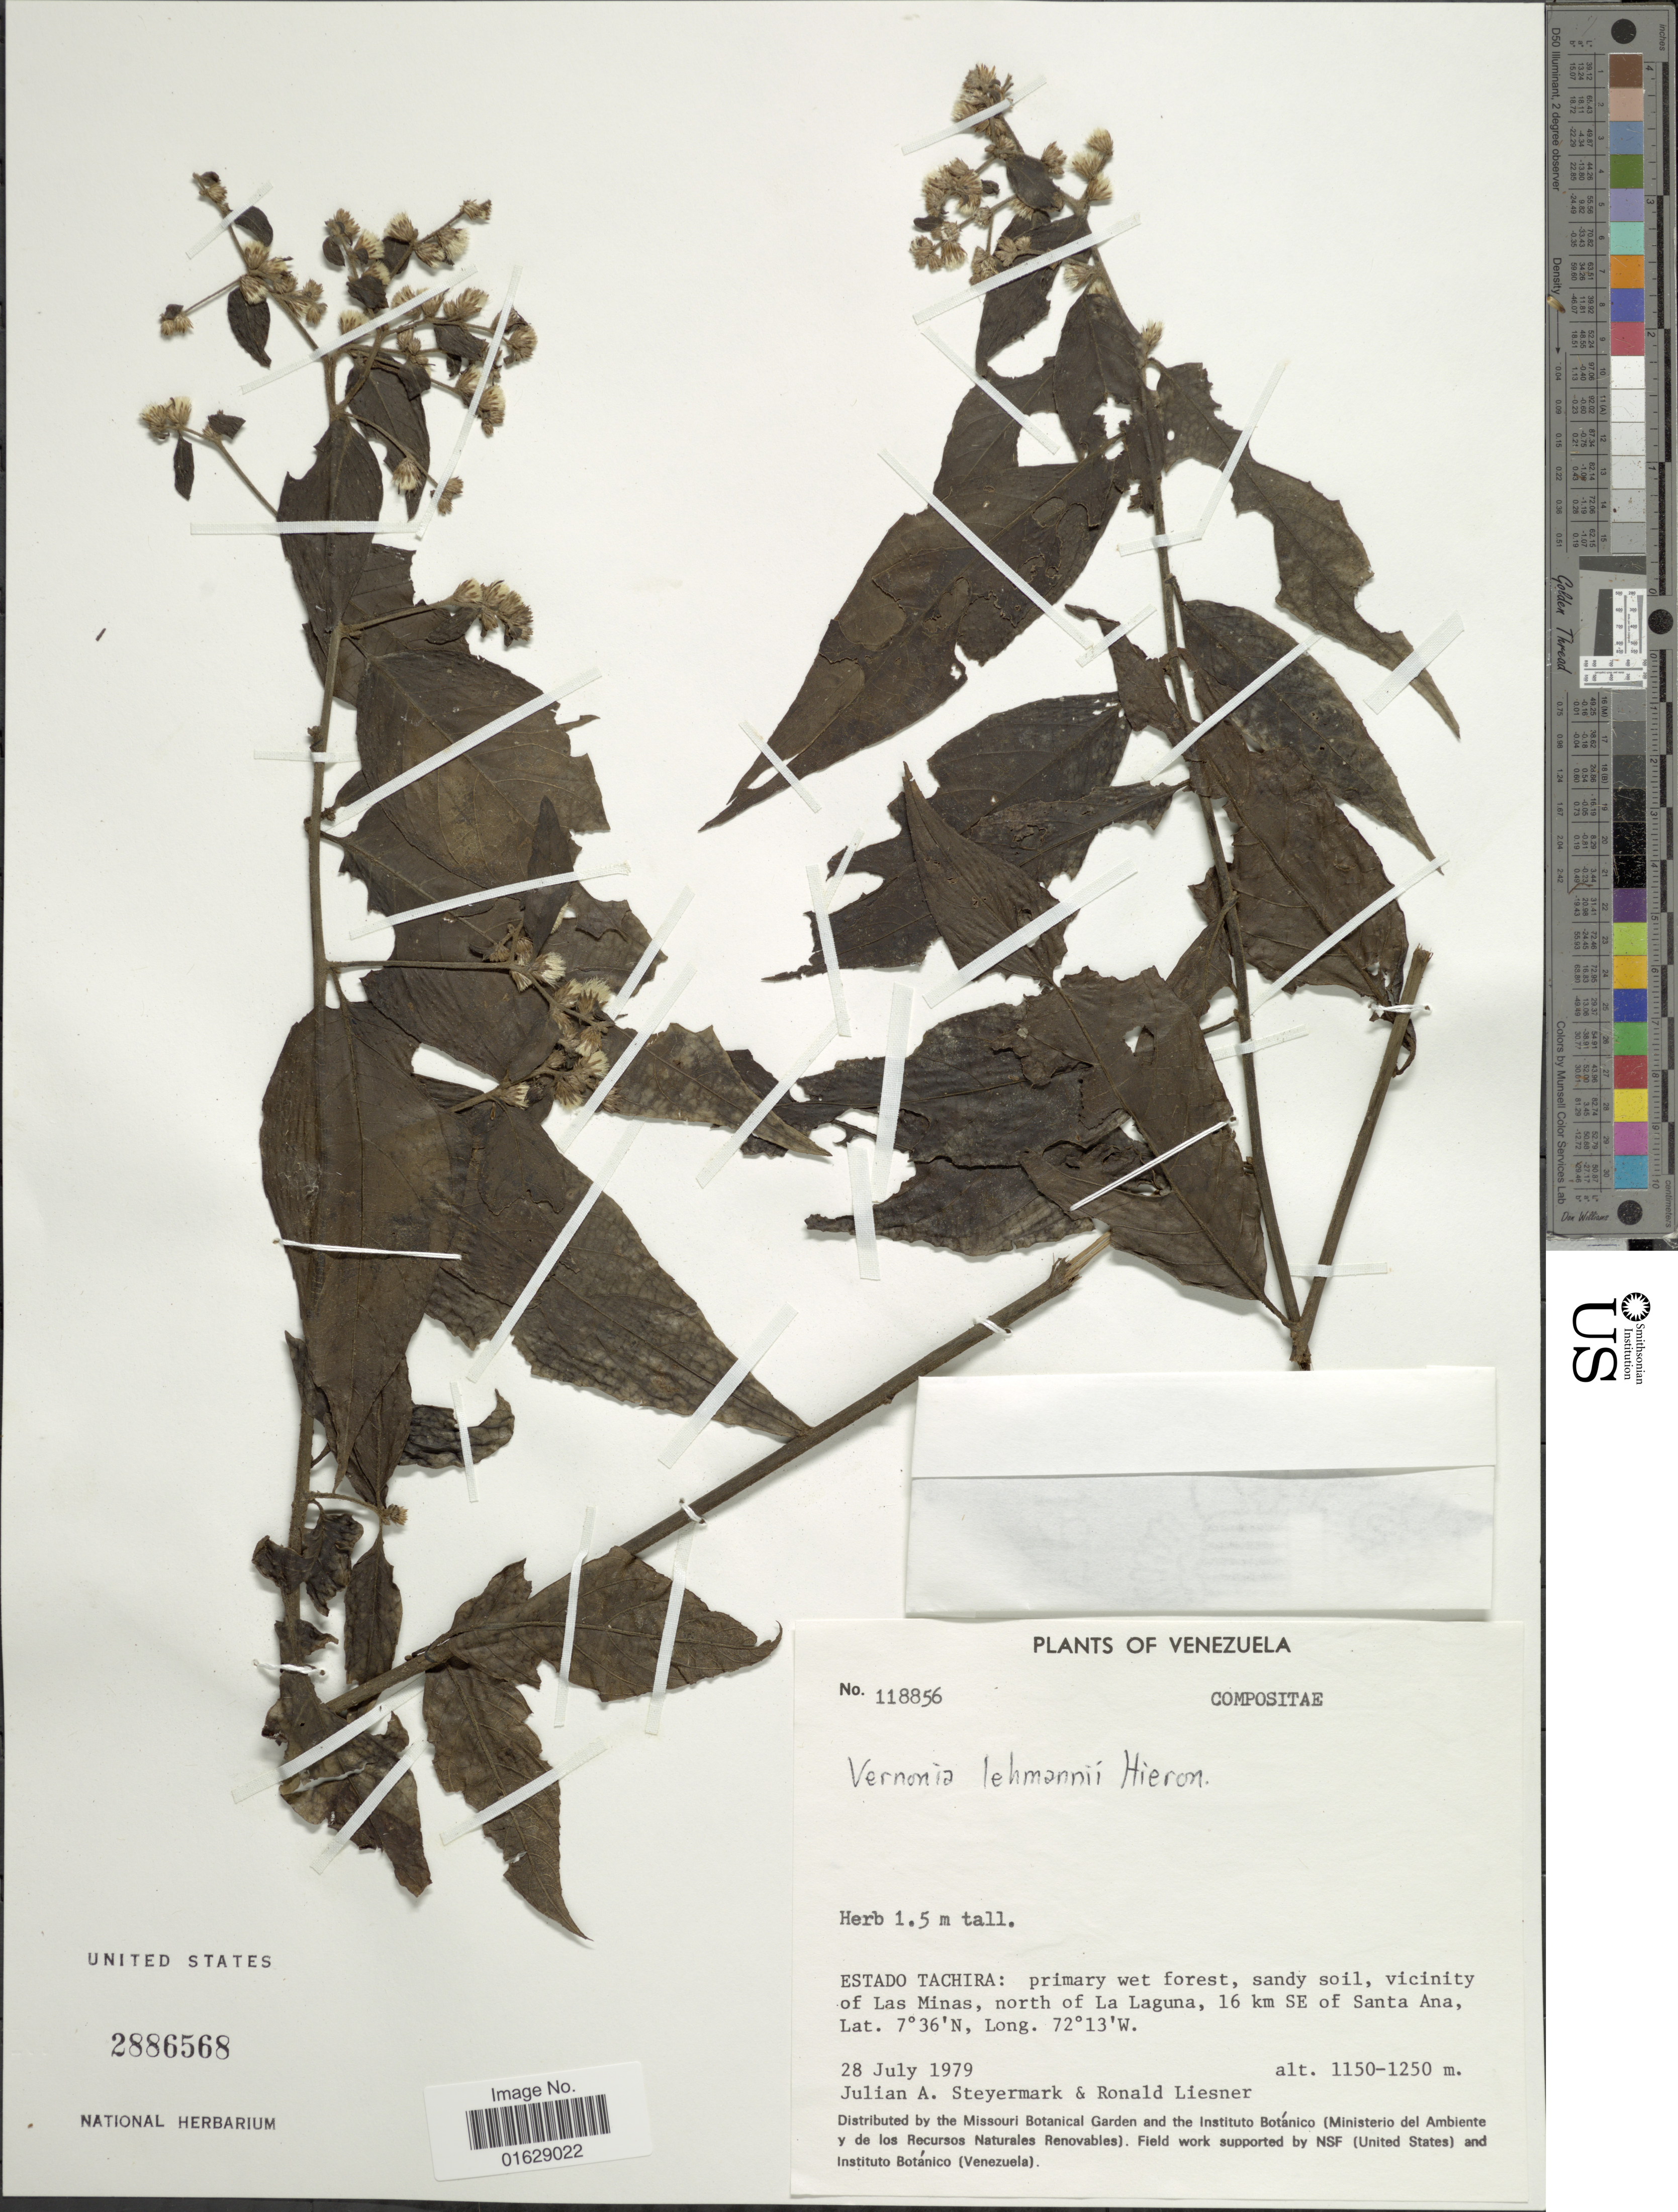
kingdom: Plantae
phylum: Tracheophyta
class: Magnoliopsida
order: Asterales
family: Asteraceae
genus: Lepidaploa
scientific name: Lepidaploa lehmannii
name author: (Hieron.) H. Rob.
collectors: J. Steyermark & R. L. Liesner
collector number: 118856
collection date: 1979-07-28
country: Venezuela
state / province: Tachira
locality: Estado Tachira: vicinity of Las Minas, north of La Laguna, 16 km SE of Santa Ana.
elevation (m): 1150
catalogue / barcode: US 2886568